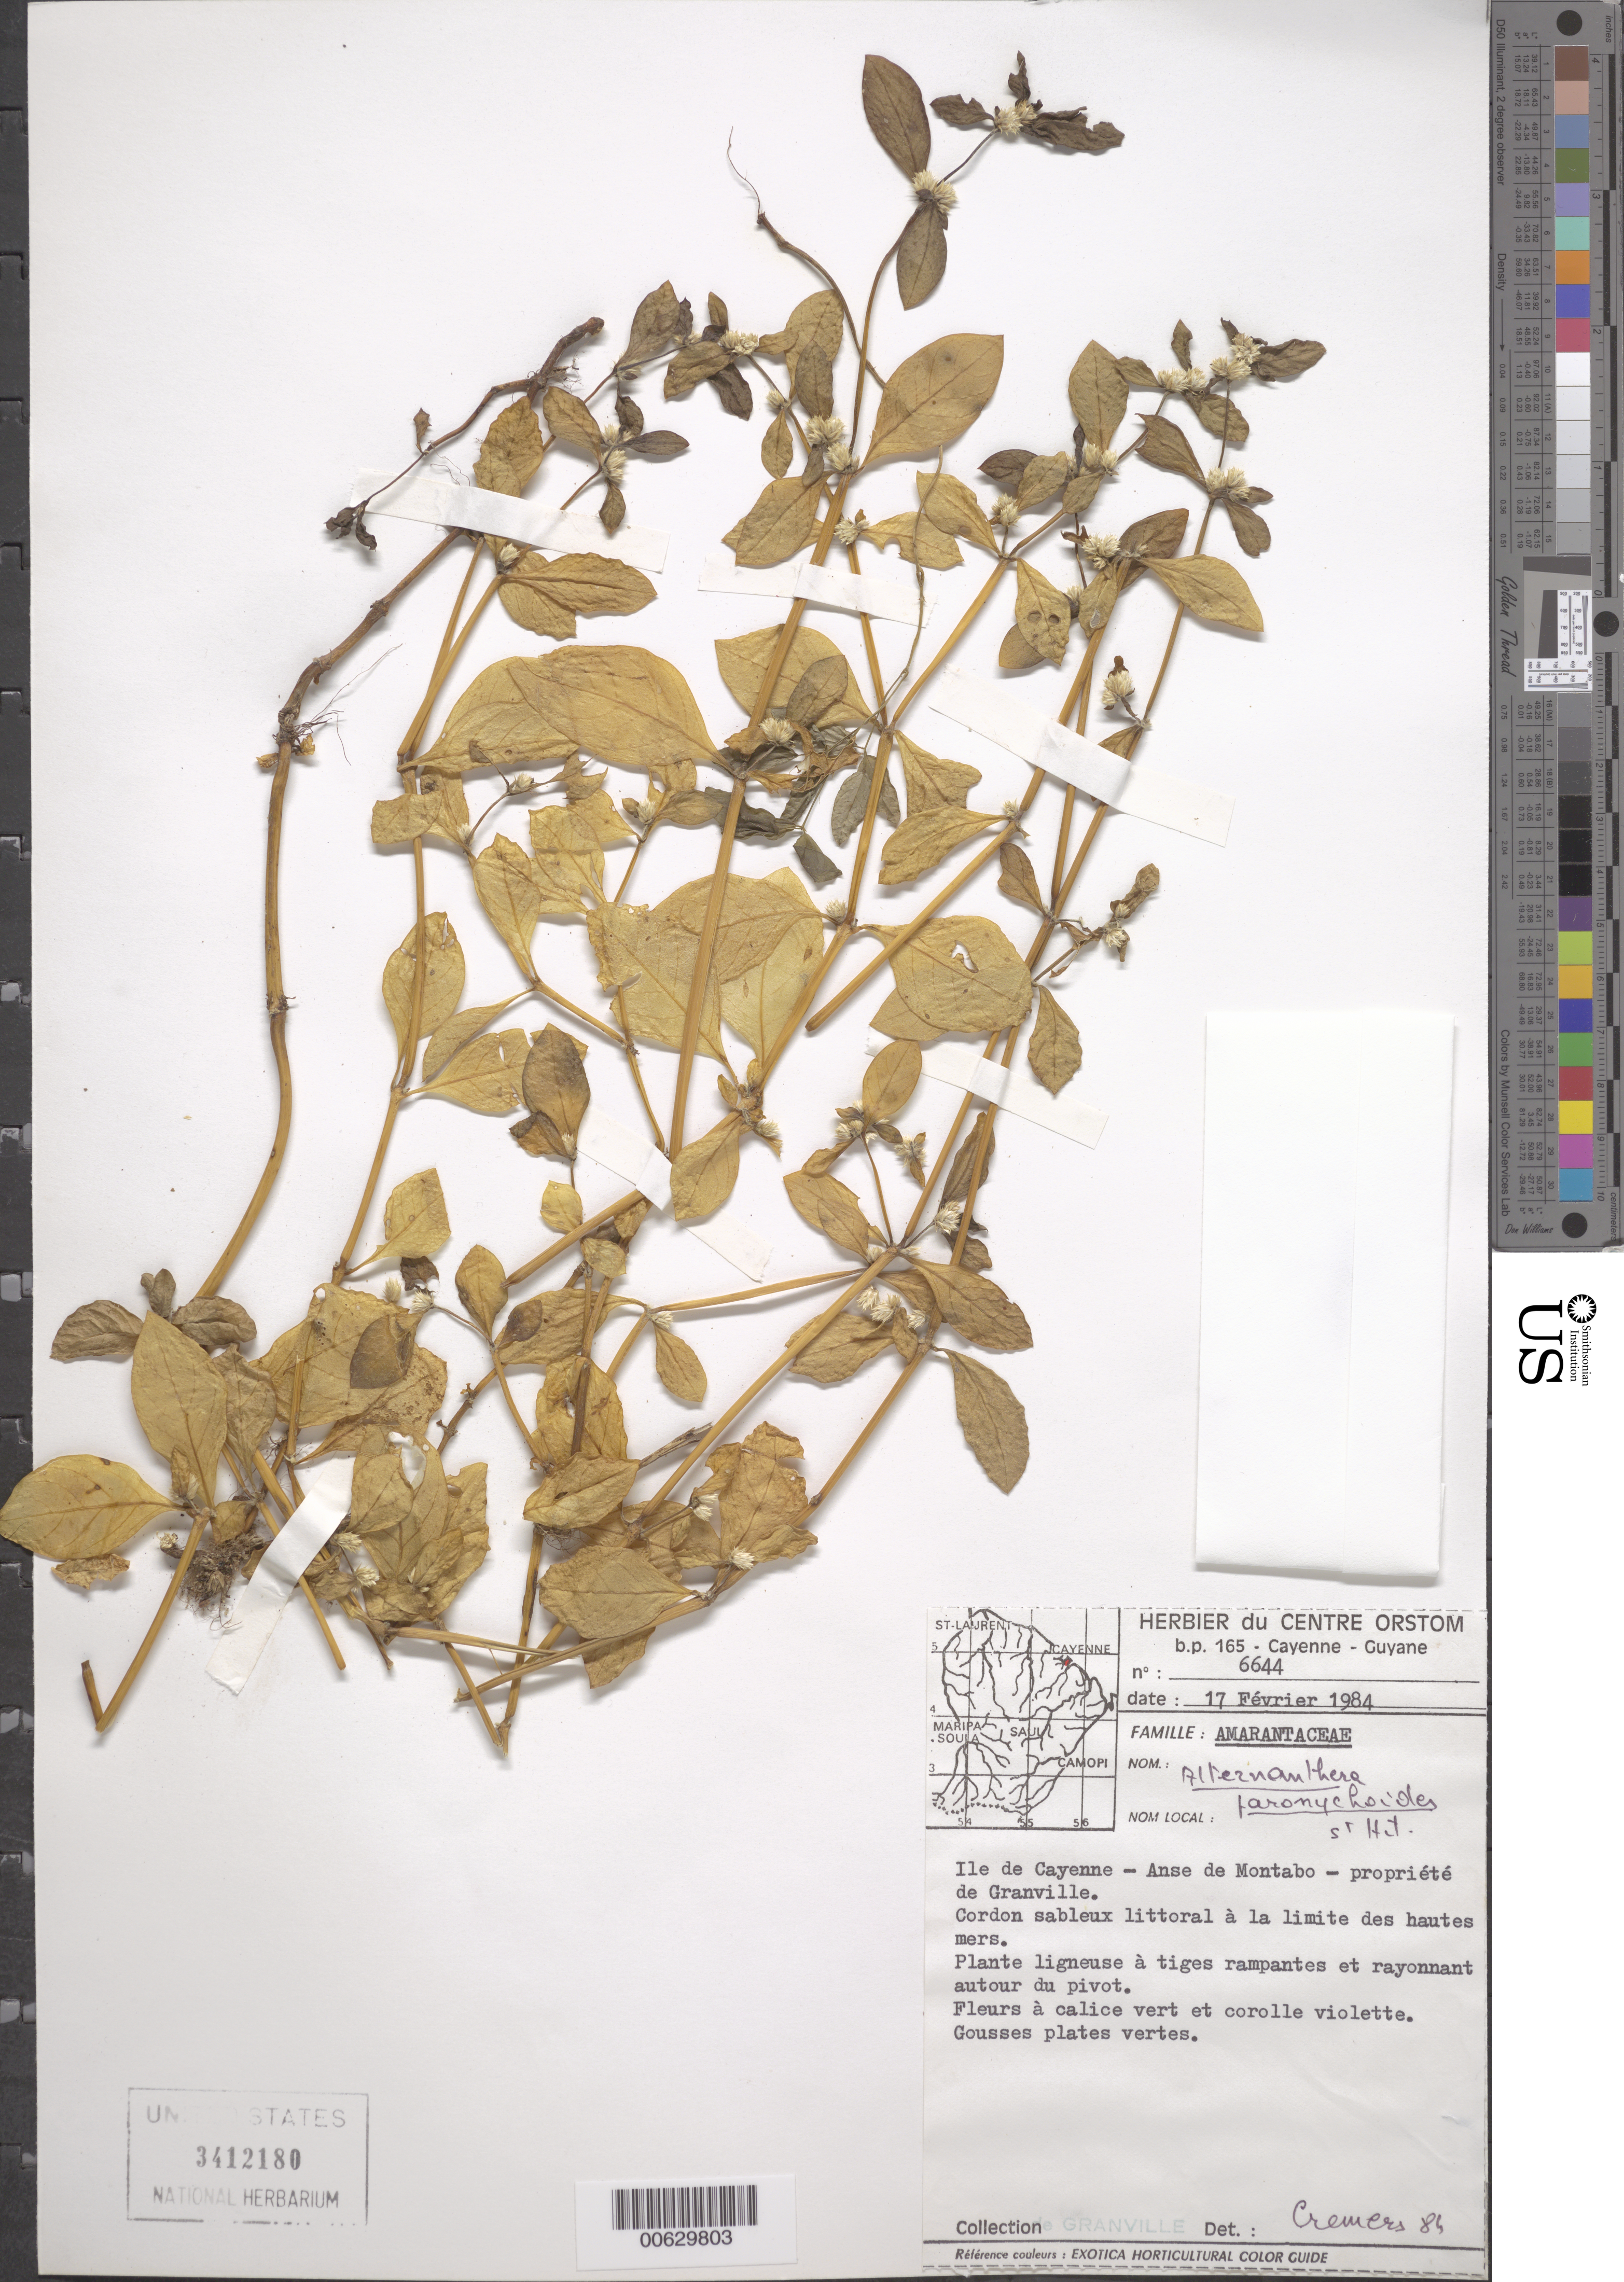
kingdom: Plantae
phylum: Tracheophyta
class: Magnoliopsida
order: Caryophyllales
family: Amaranthaceae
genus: Alternanthera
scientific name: Alternanthera paronychioides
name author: A. St.-Hil.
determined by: Cremers, Georges A.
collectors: J.-J. de Granville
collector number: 6644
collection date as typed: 17-Feb-84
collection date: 1984-02-17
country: French Guiana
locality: Ile de Cayenne, Anse de Montabo. Property of Granville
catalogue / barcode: US 3412180